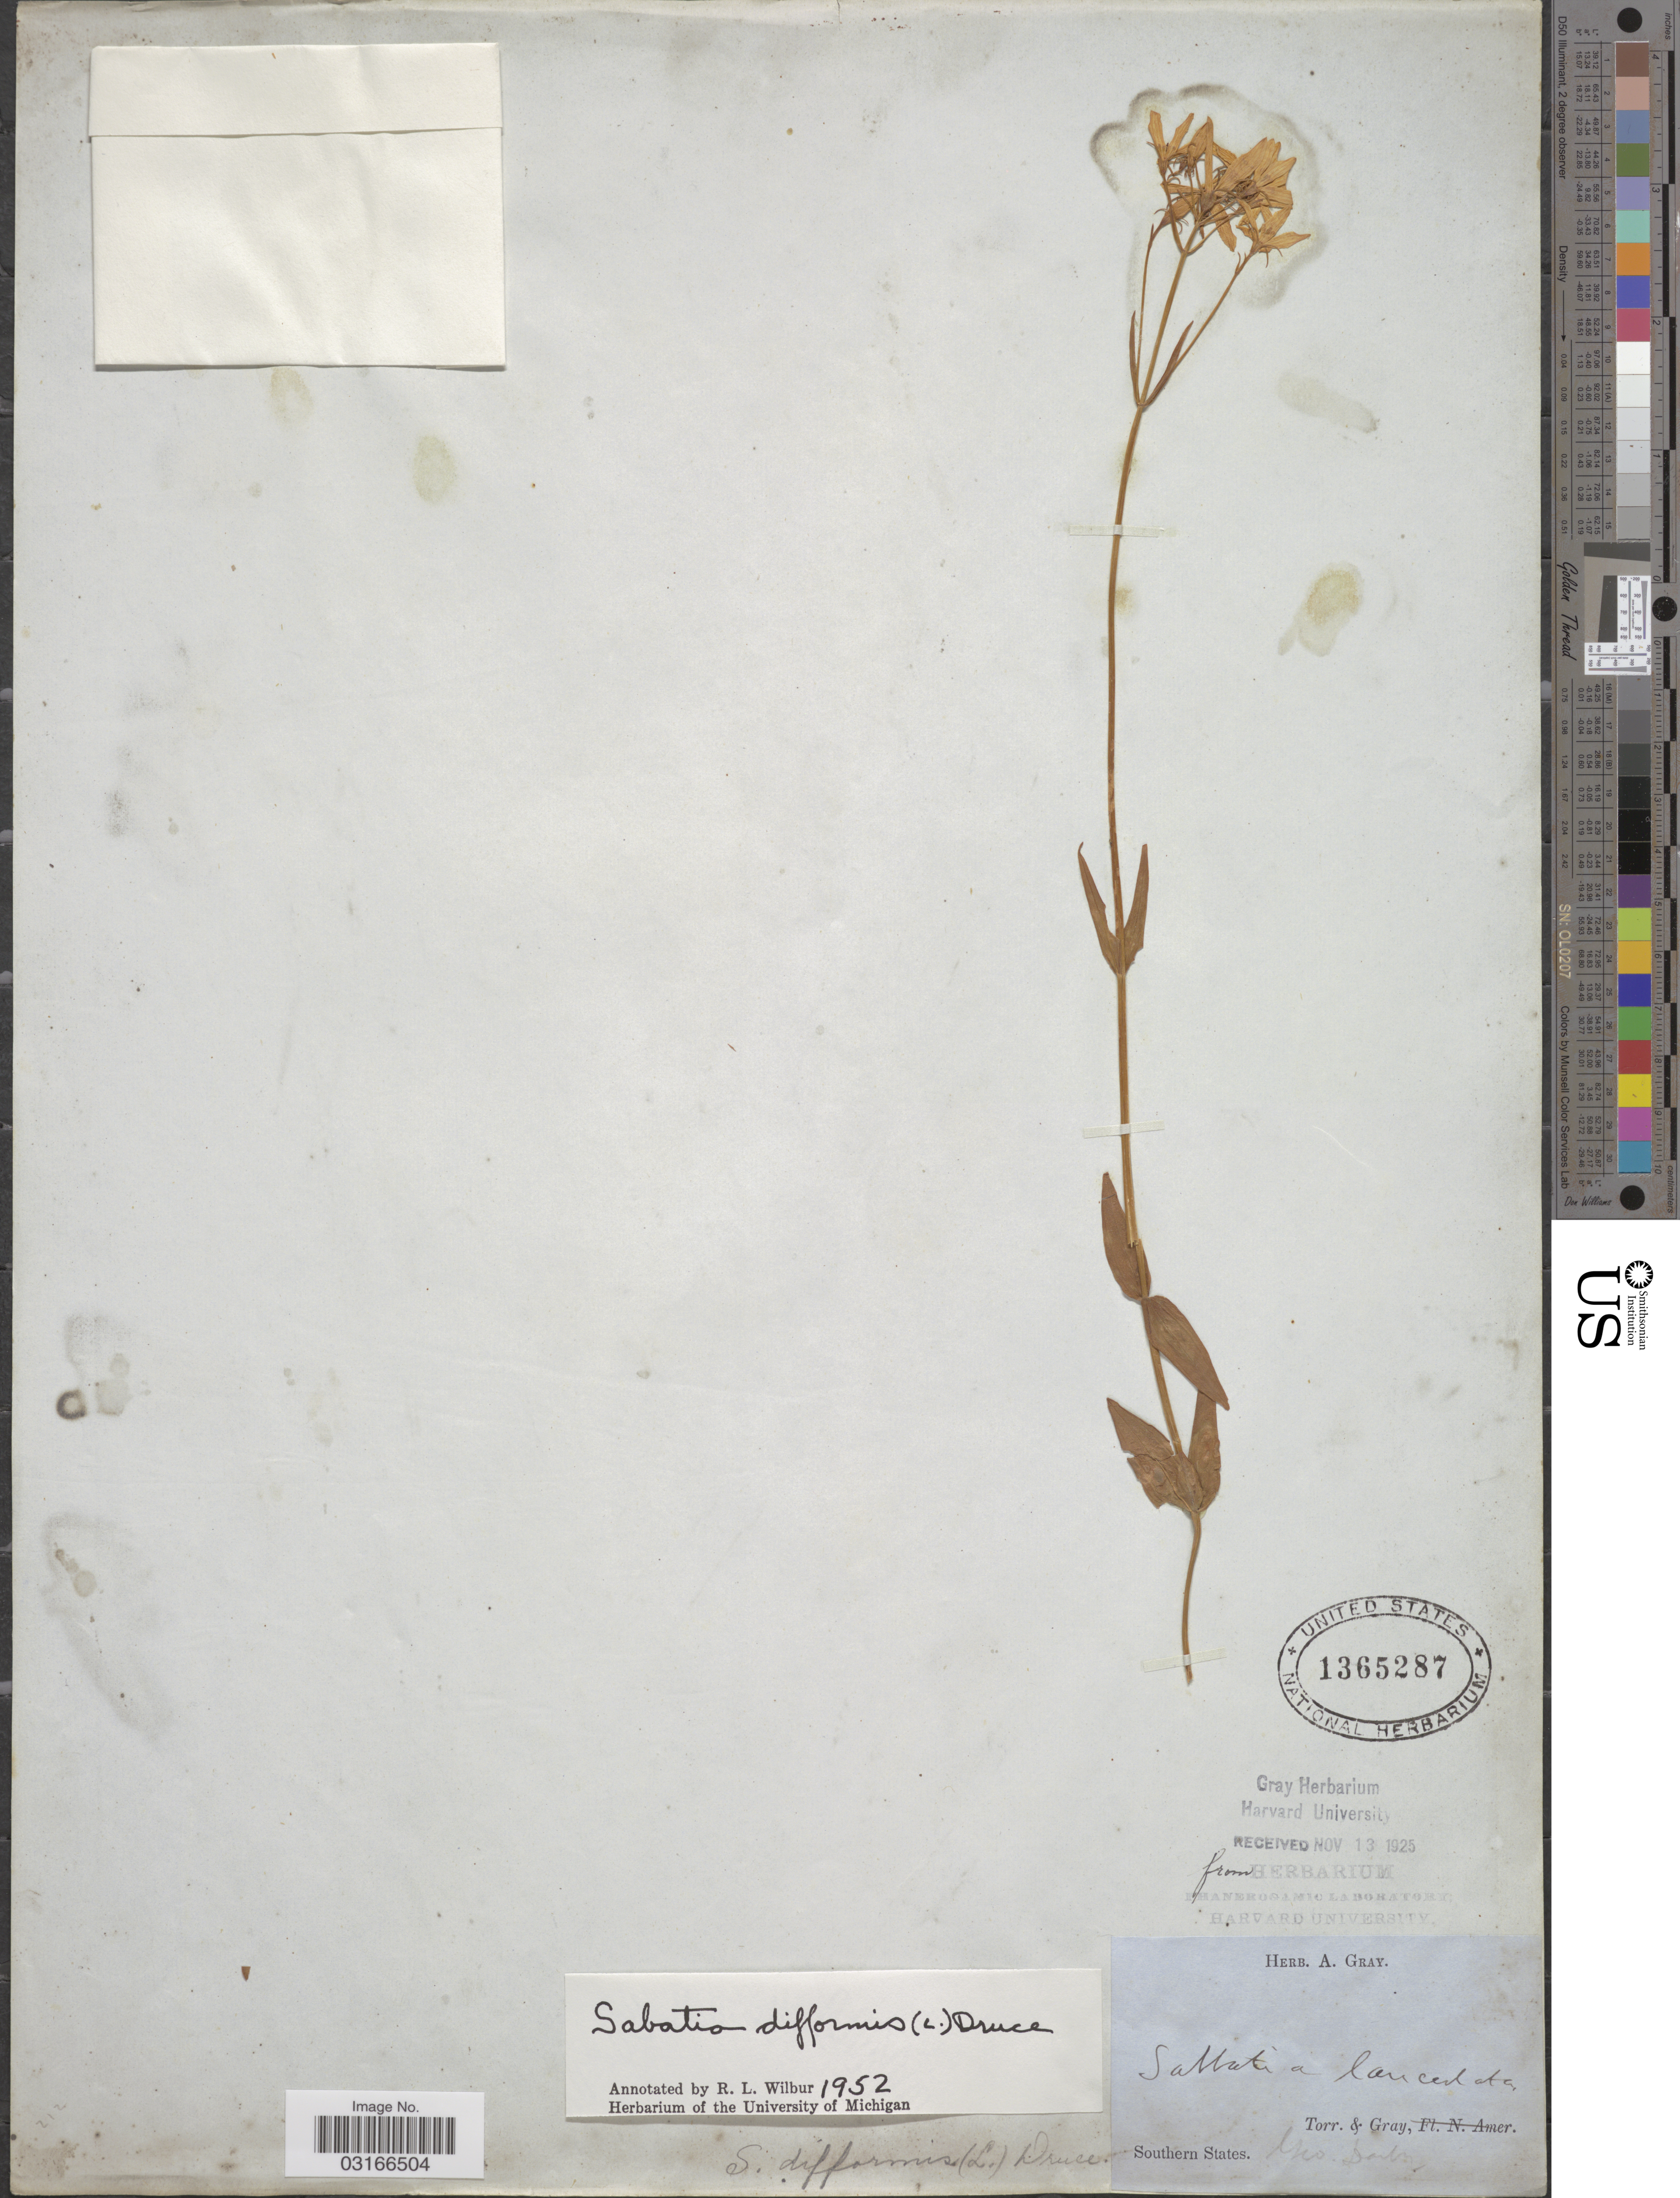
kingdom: Plantae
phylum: Tracheophyta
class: Magnoliopsida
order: Gentianales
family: Gentianaceae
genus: Sabatia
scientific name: Sabatia difformis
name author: (L.) Druce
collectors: J. Torrey & A. Gray (herbarium)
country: United States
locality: Southern States.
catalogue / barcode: US 1365287